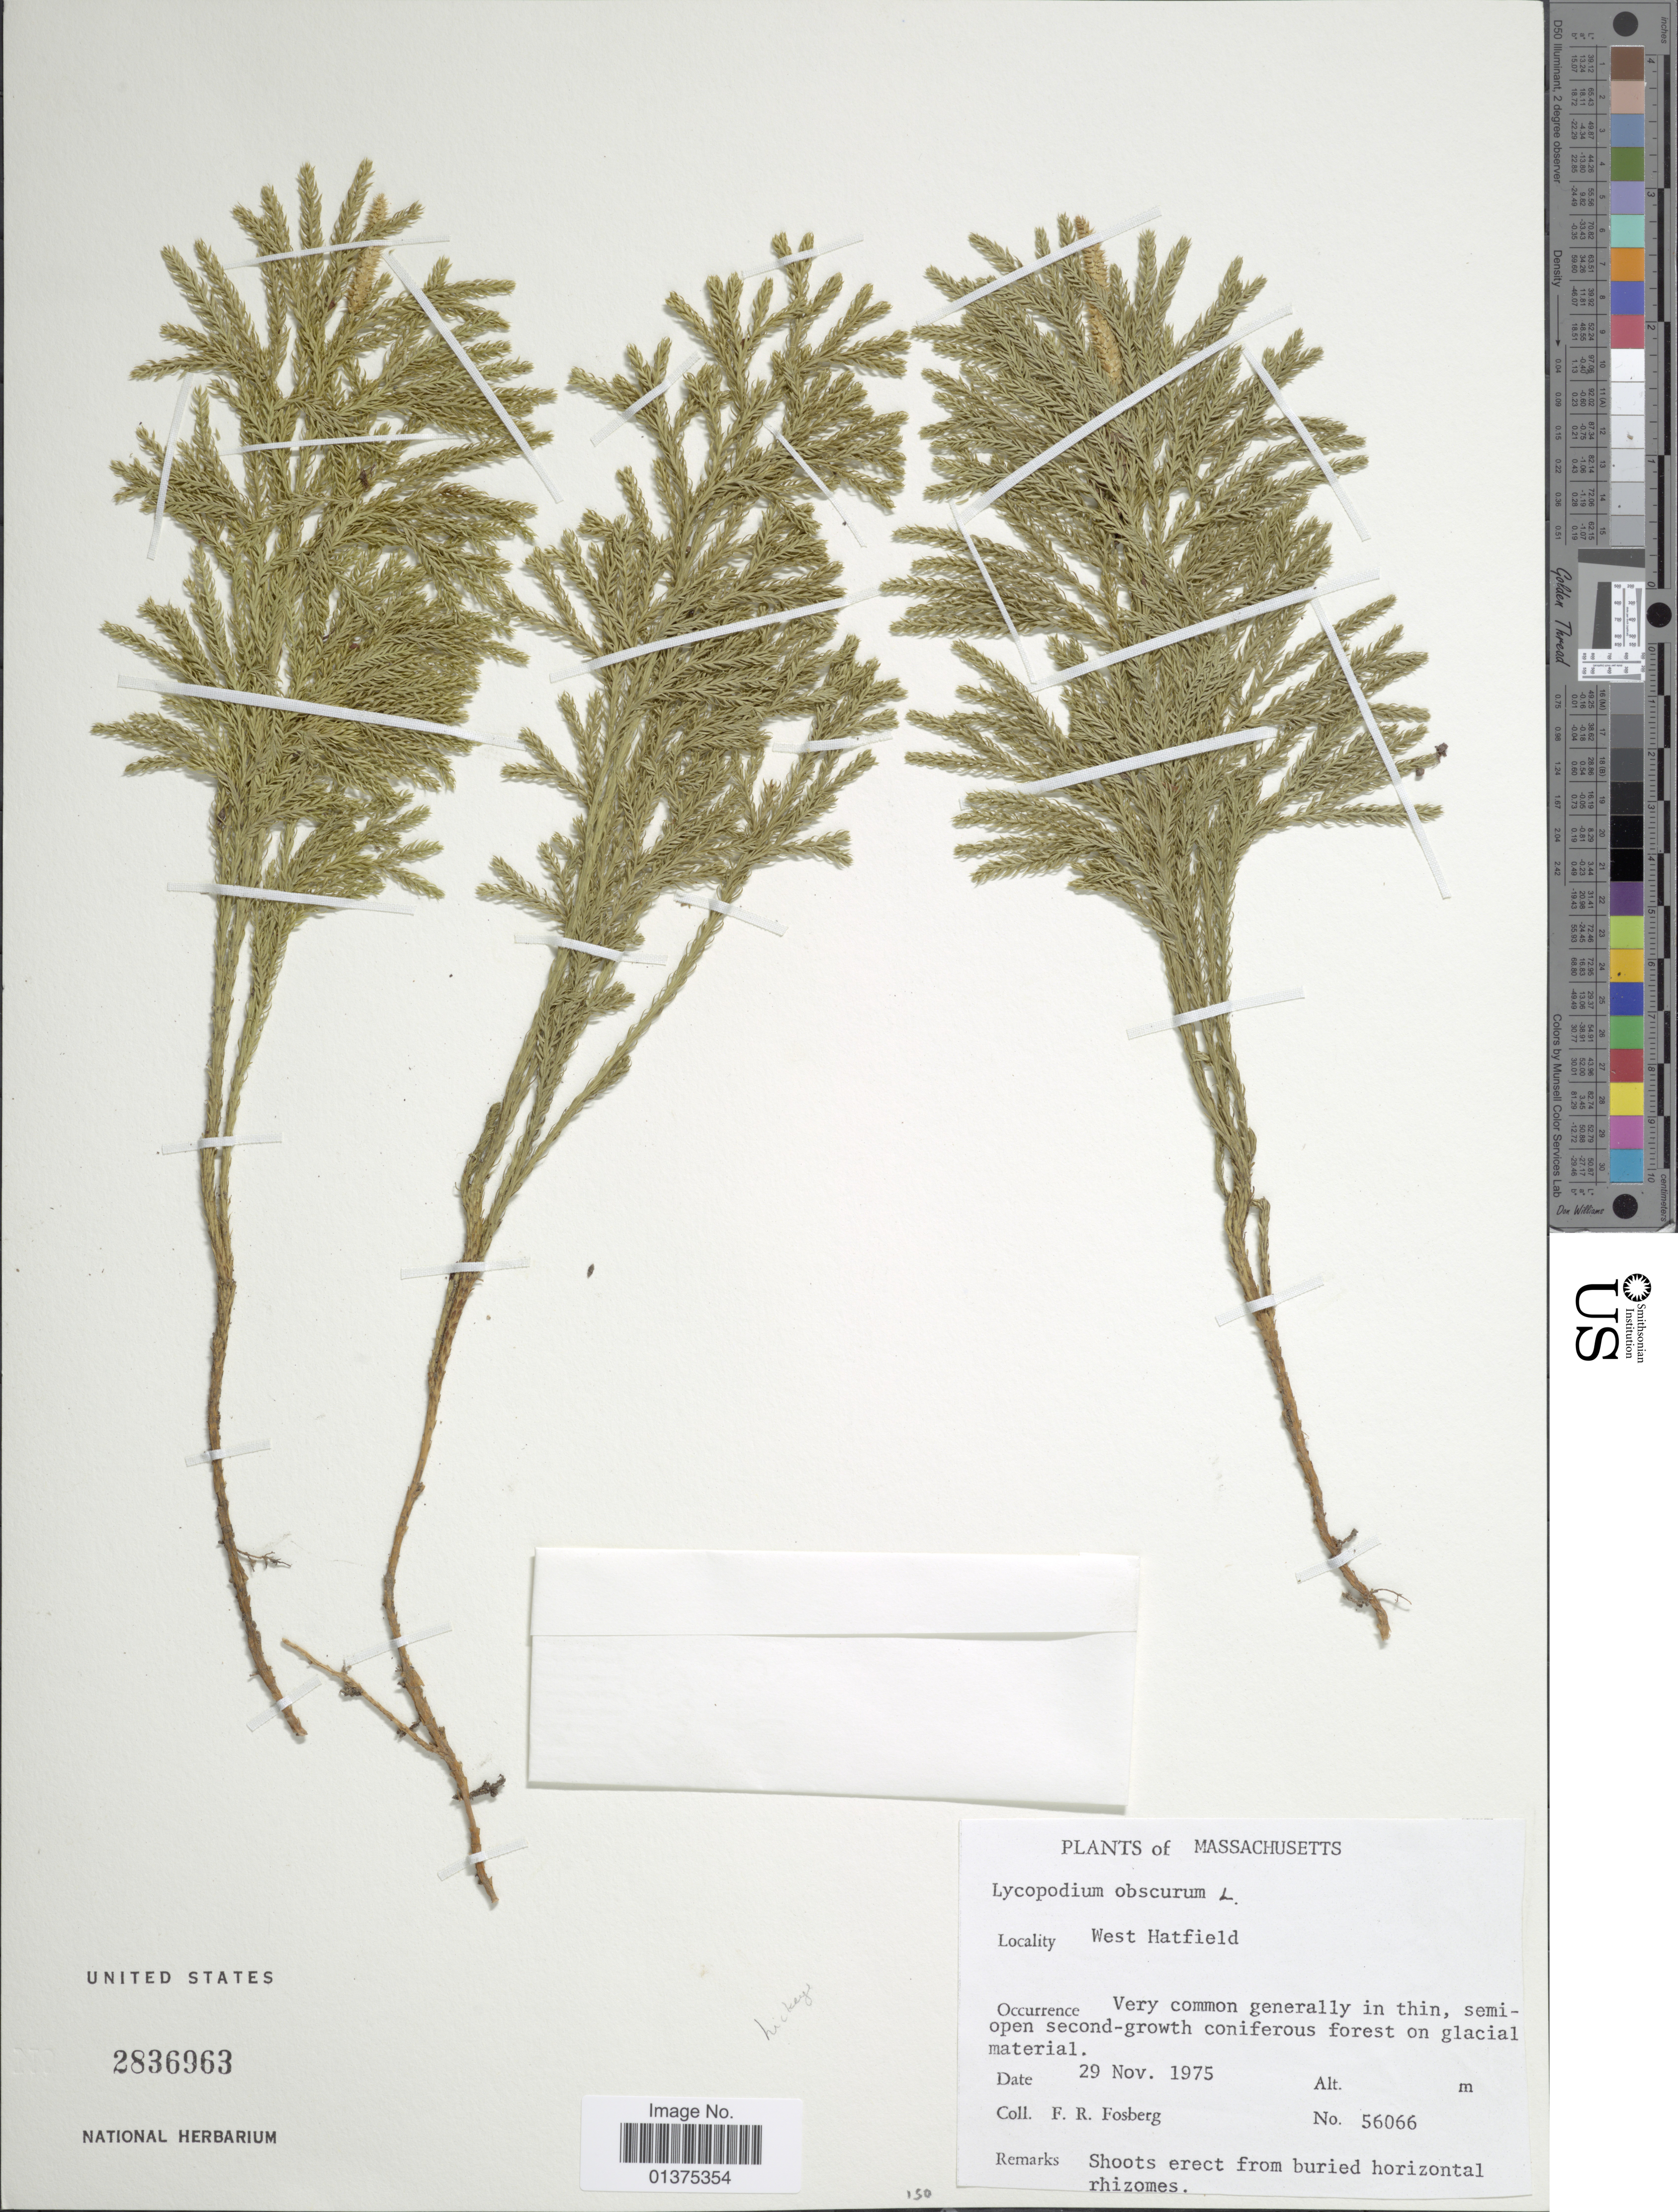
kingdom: Plantae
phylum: Tracheophyta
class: Lycopodiopsida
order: Lycopodiales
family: Lycopodiaceae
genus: Dendrolycopodium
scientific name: Dendrolycopodium hickeyi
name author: (W.H. Wagner et al.) A. Haines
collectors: F. R. Fosberg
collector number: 56066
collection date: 1975-11-29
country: United States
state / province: Massachusetts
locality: West Hatfield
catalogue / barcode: US 2836963